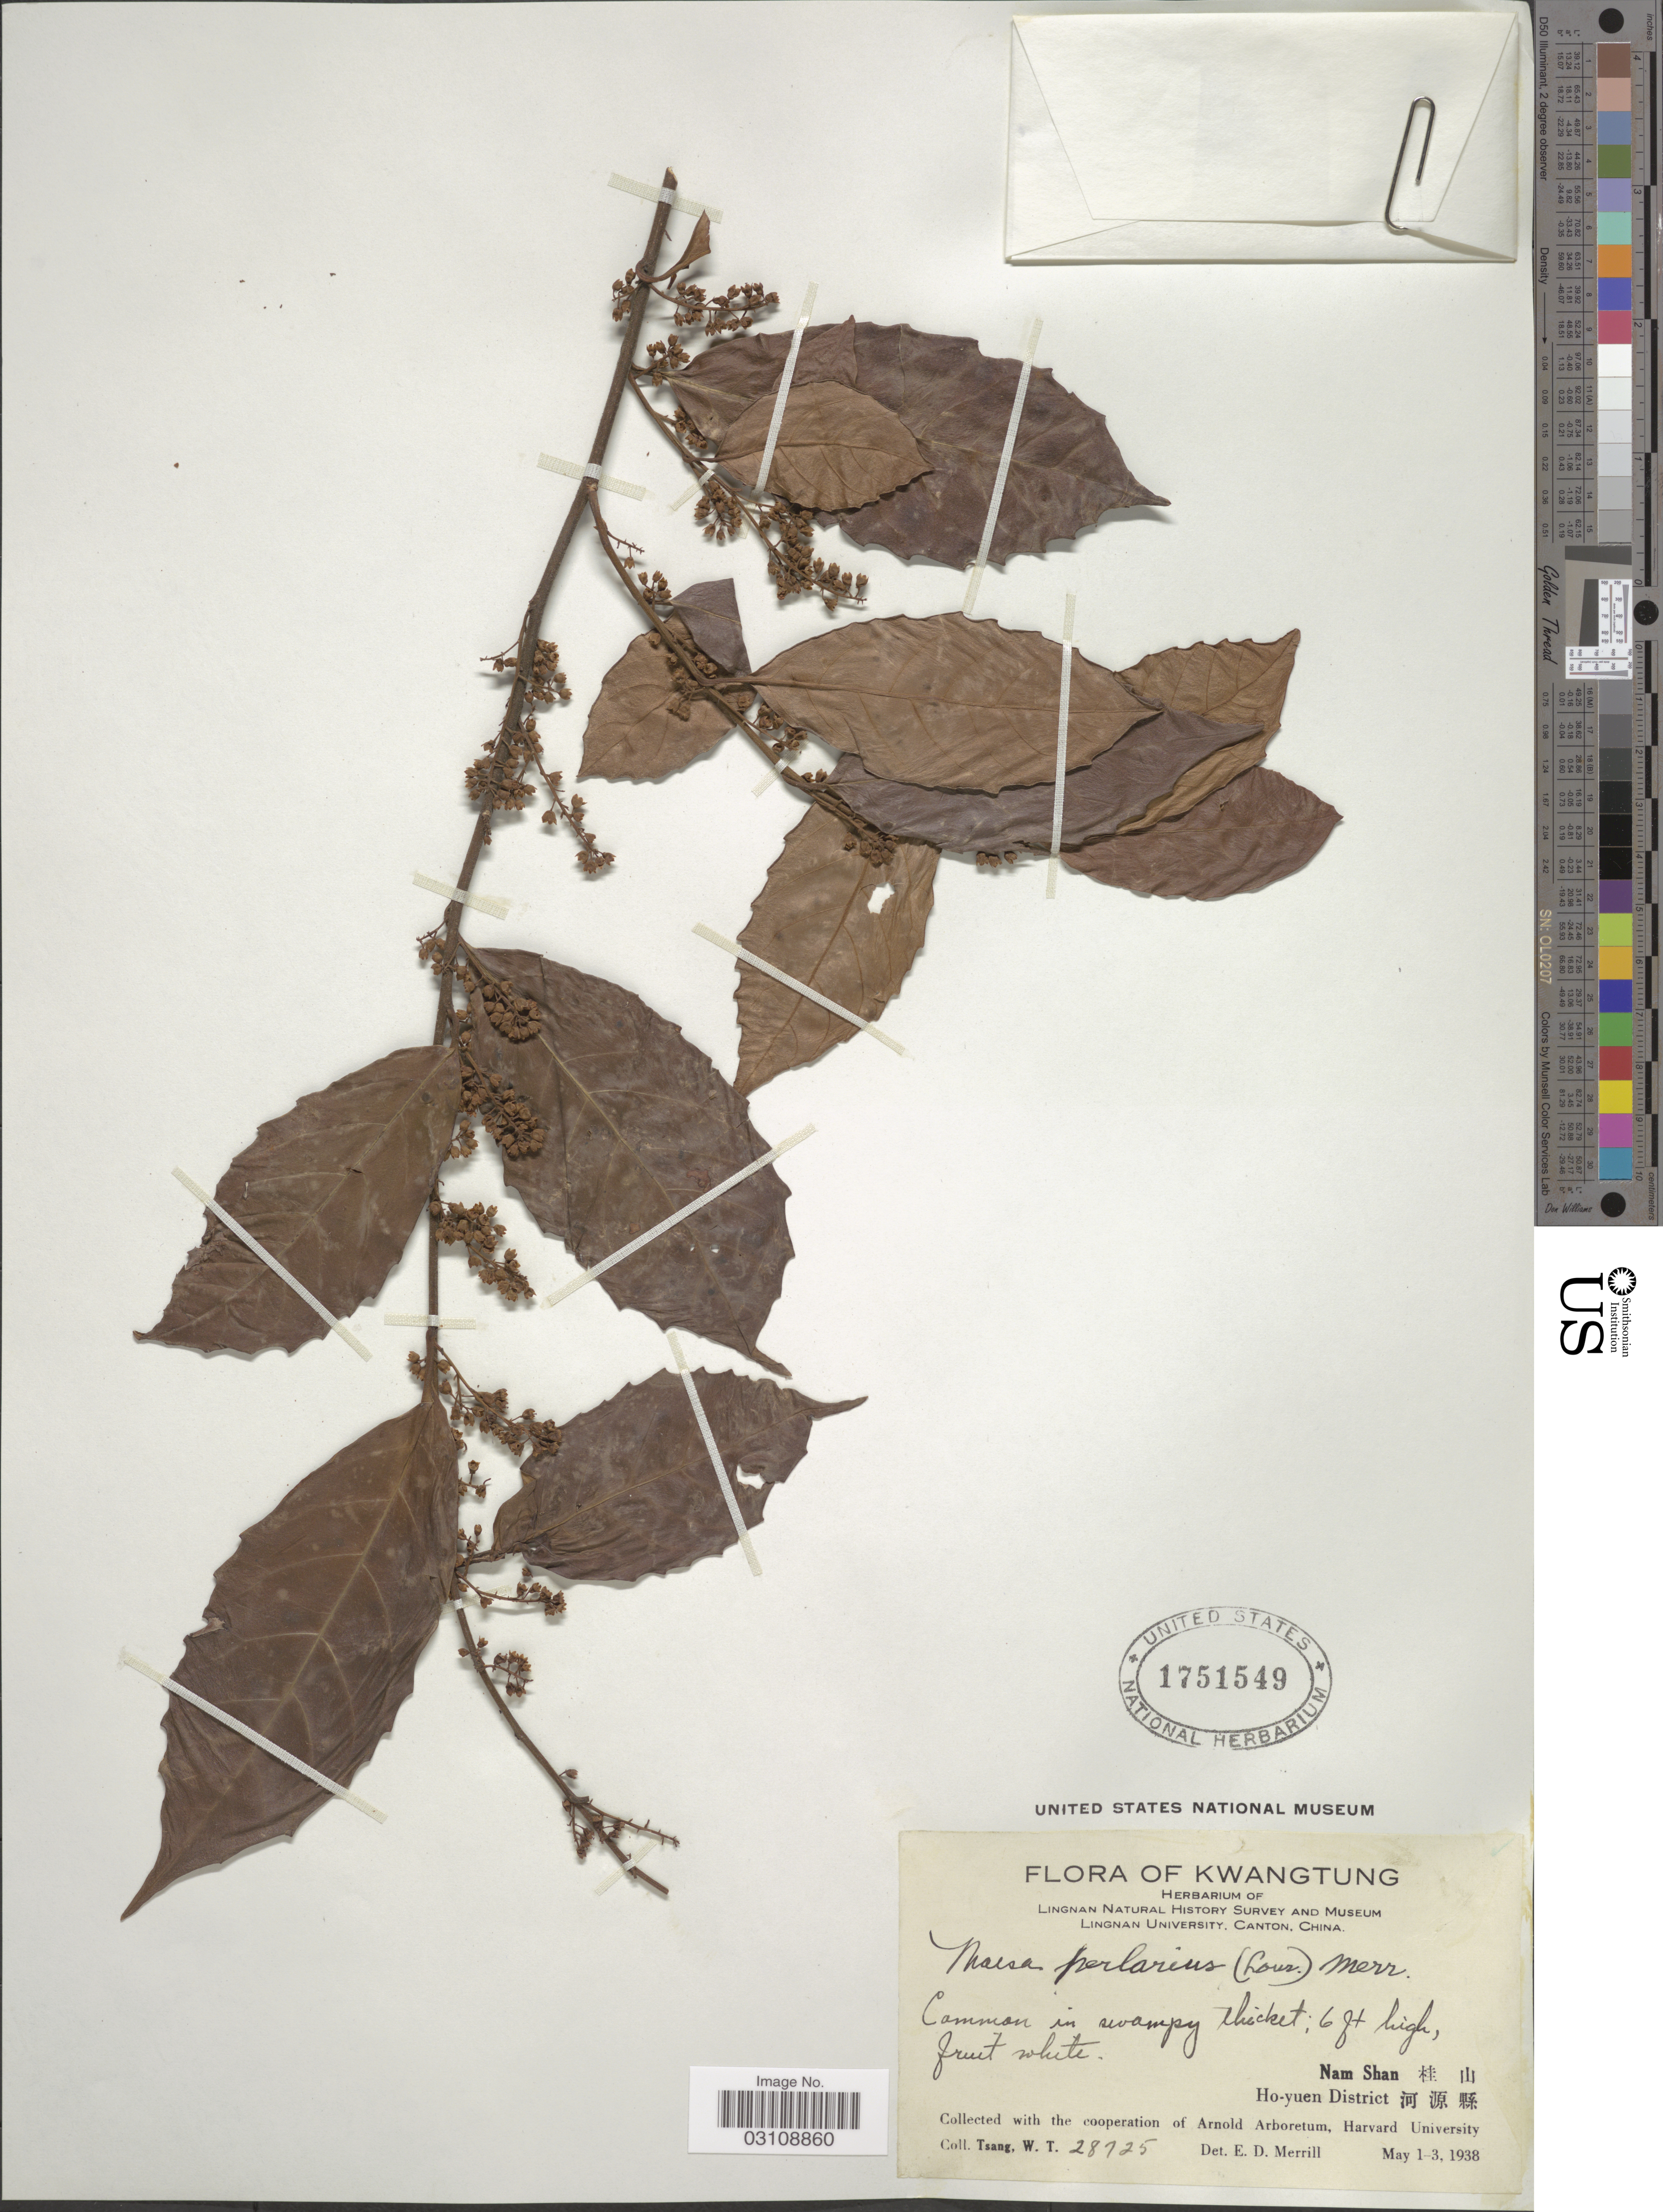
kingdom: Plantae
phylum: Tracheophyta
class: Magnoliopsida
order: Ericales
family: Primulaceae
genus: Maesa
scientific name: Maesa perlaria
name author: (Lour.) Merr.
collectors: W. T. Tsang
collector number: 28725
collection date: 1938-05-01/1938-05-03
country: China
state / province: Guangdong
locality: Kwangtung. Nam Shan. Ho-yuen District.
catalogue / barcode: US 1751549